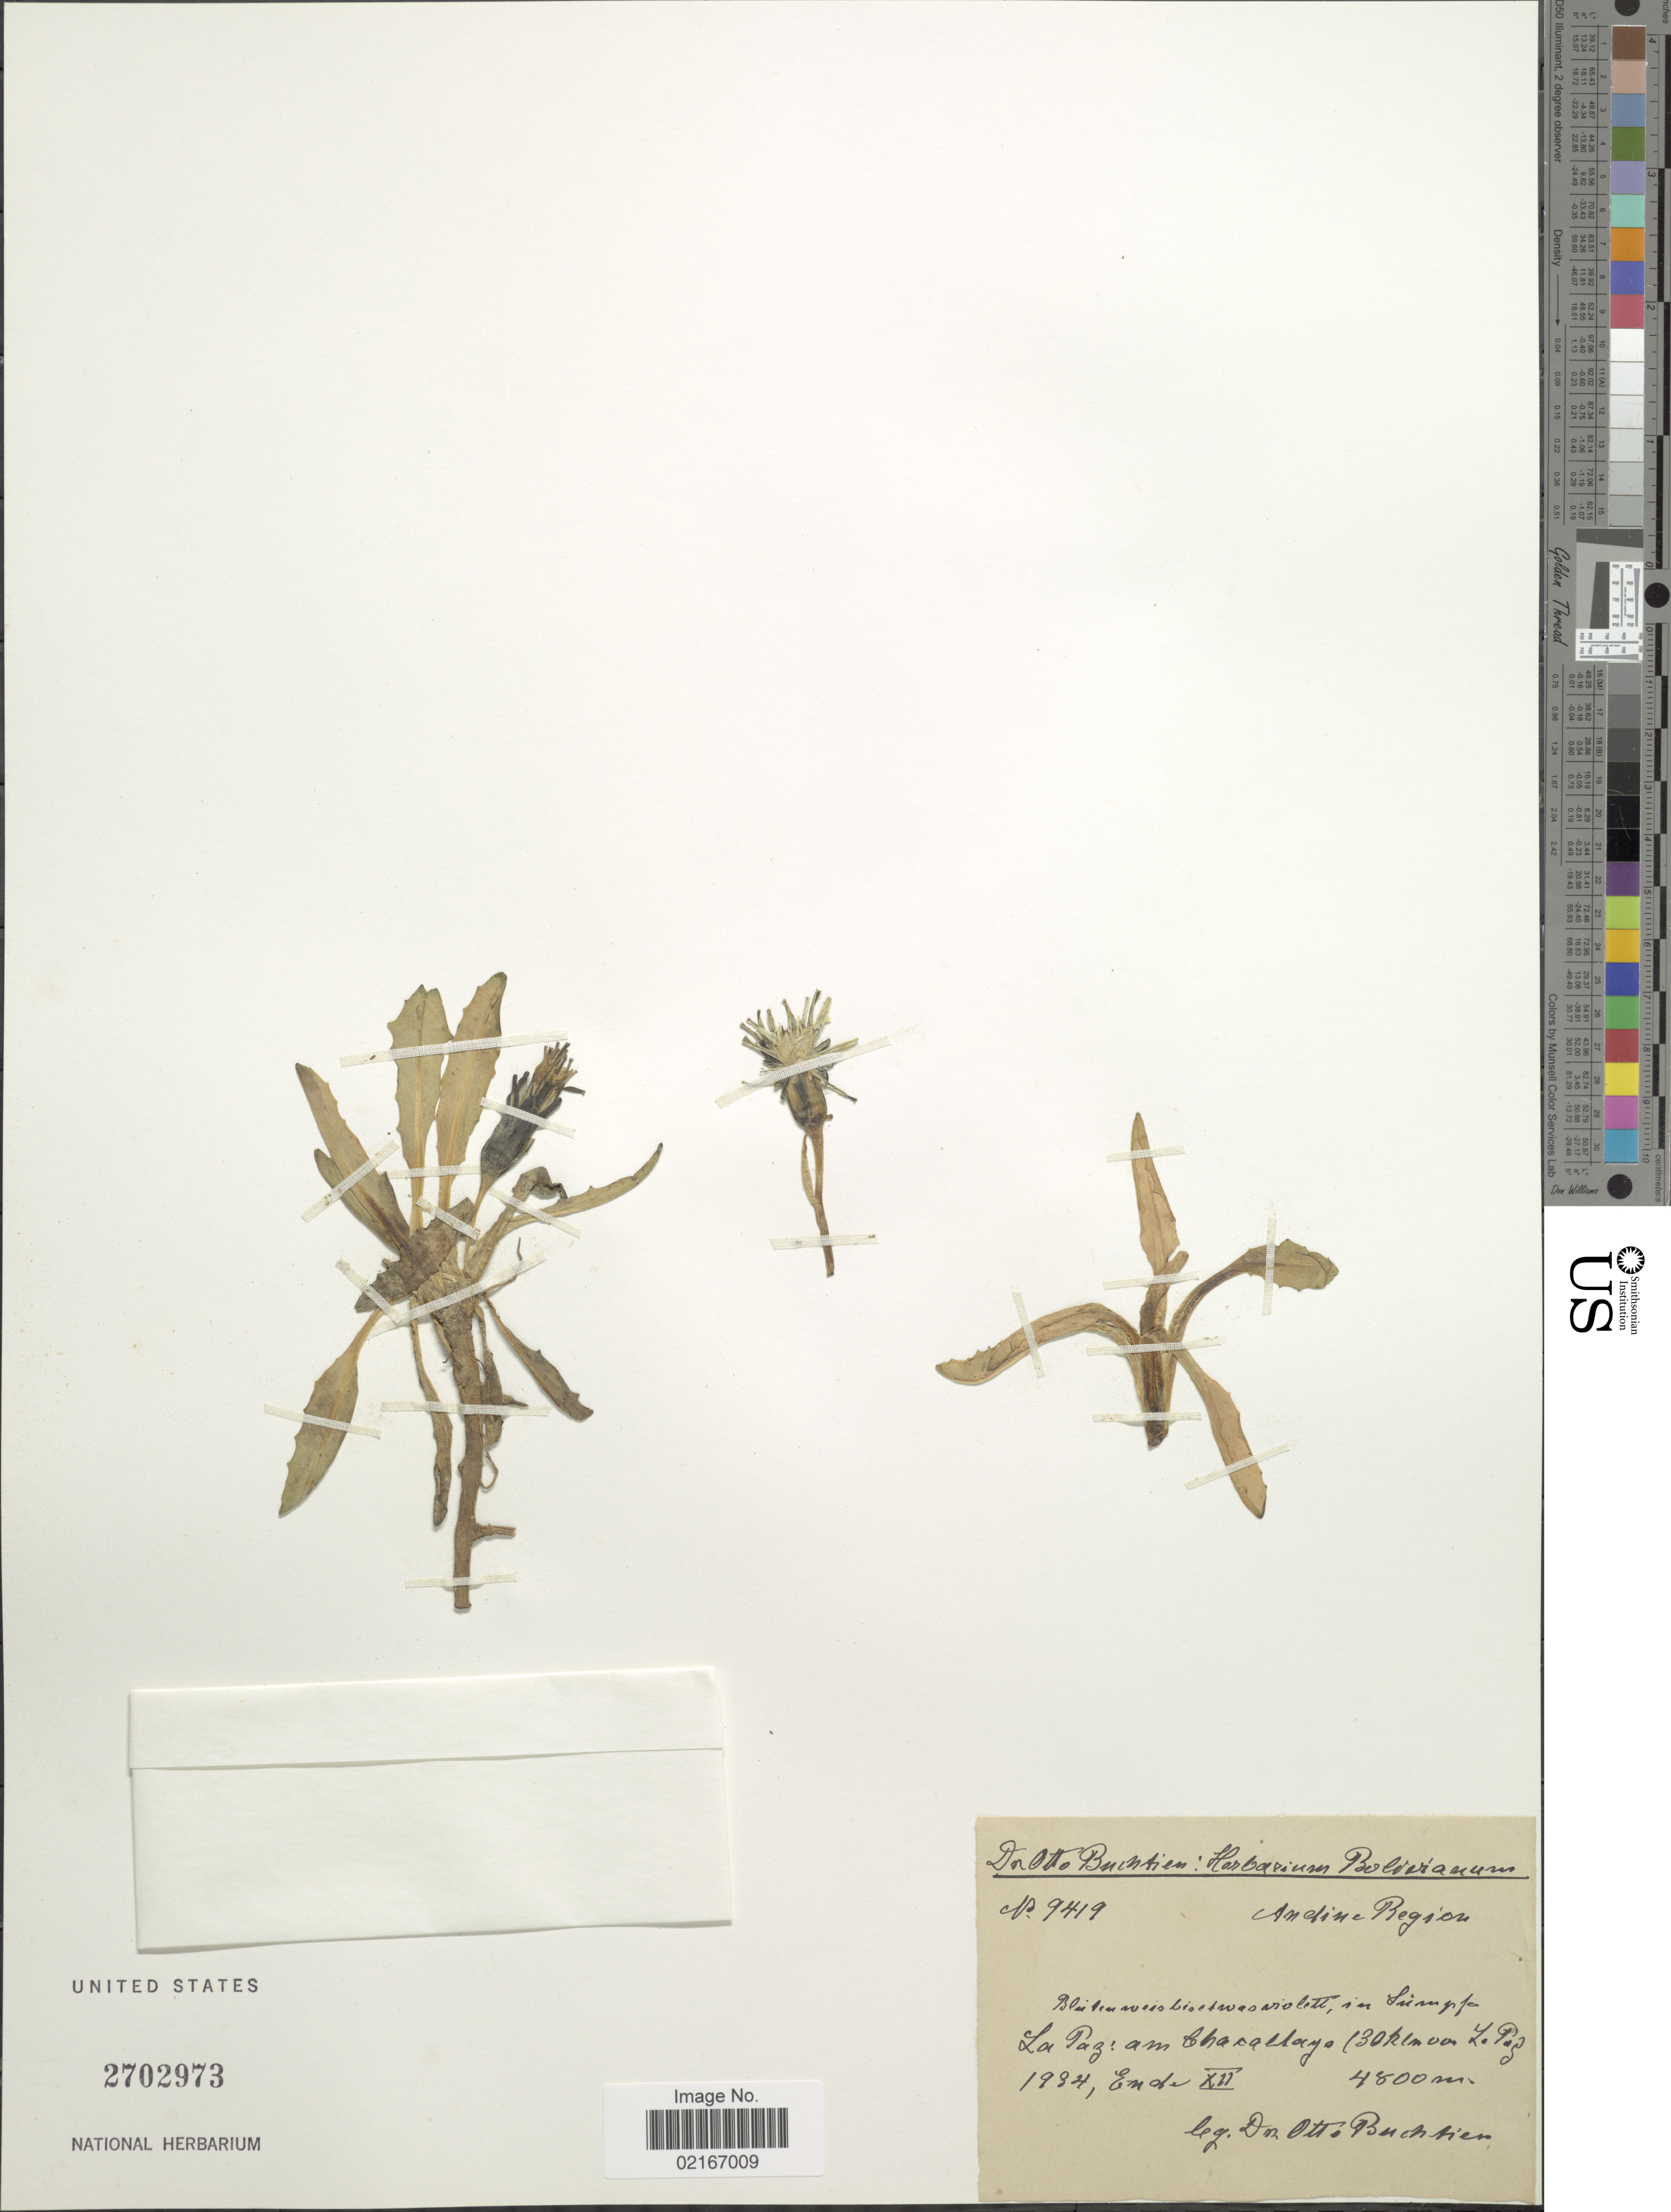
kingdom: Plantae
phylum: Tracheophyta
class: Magnoliopsida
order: Asterales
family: Asteraceae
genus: Hypochaeris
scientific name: Hypochaeris sp.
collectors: O. Buchtien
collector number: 9419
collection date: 1884-12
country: Bolivia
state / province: La Paz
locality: Andine Region, Chacaltaya (30 km from La Paz)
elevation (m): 4800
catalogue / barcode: US 2702973